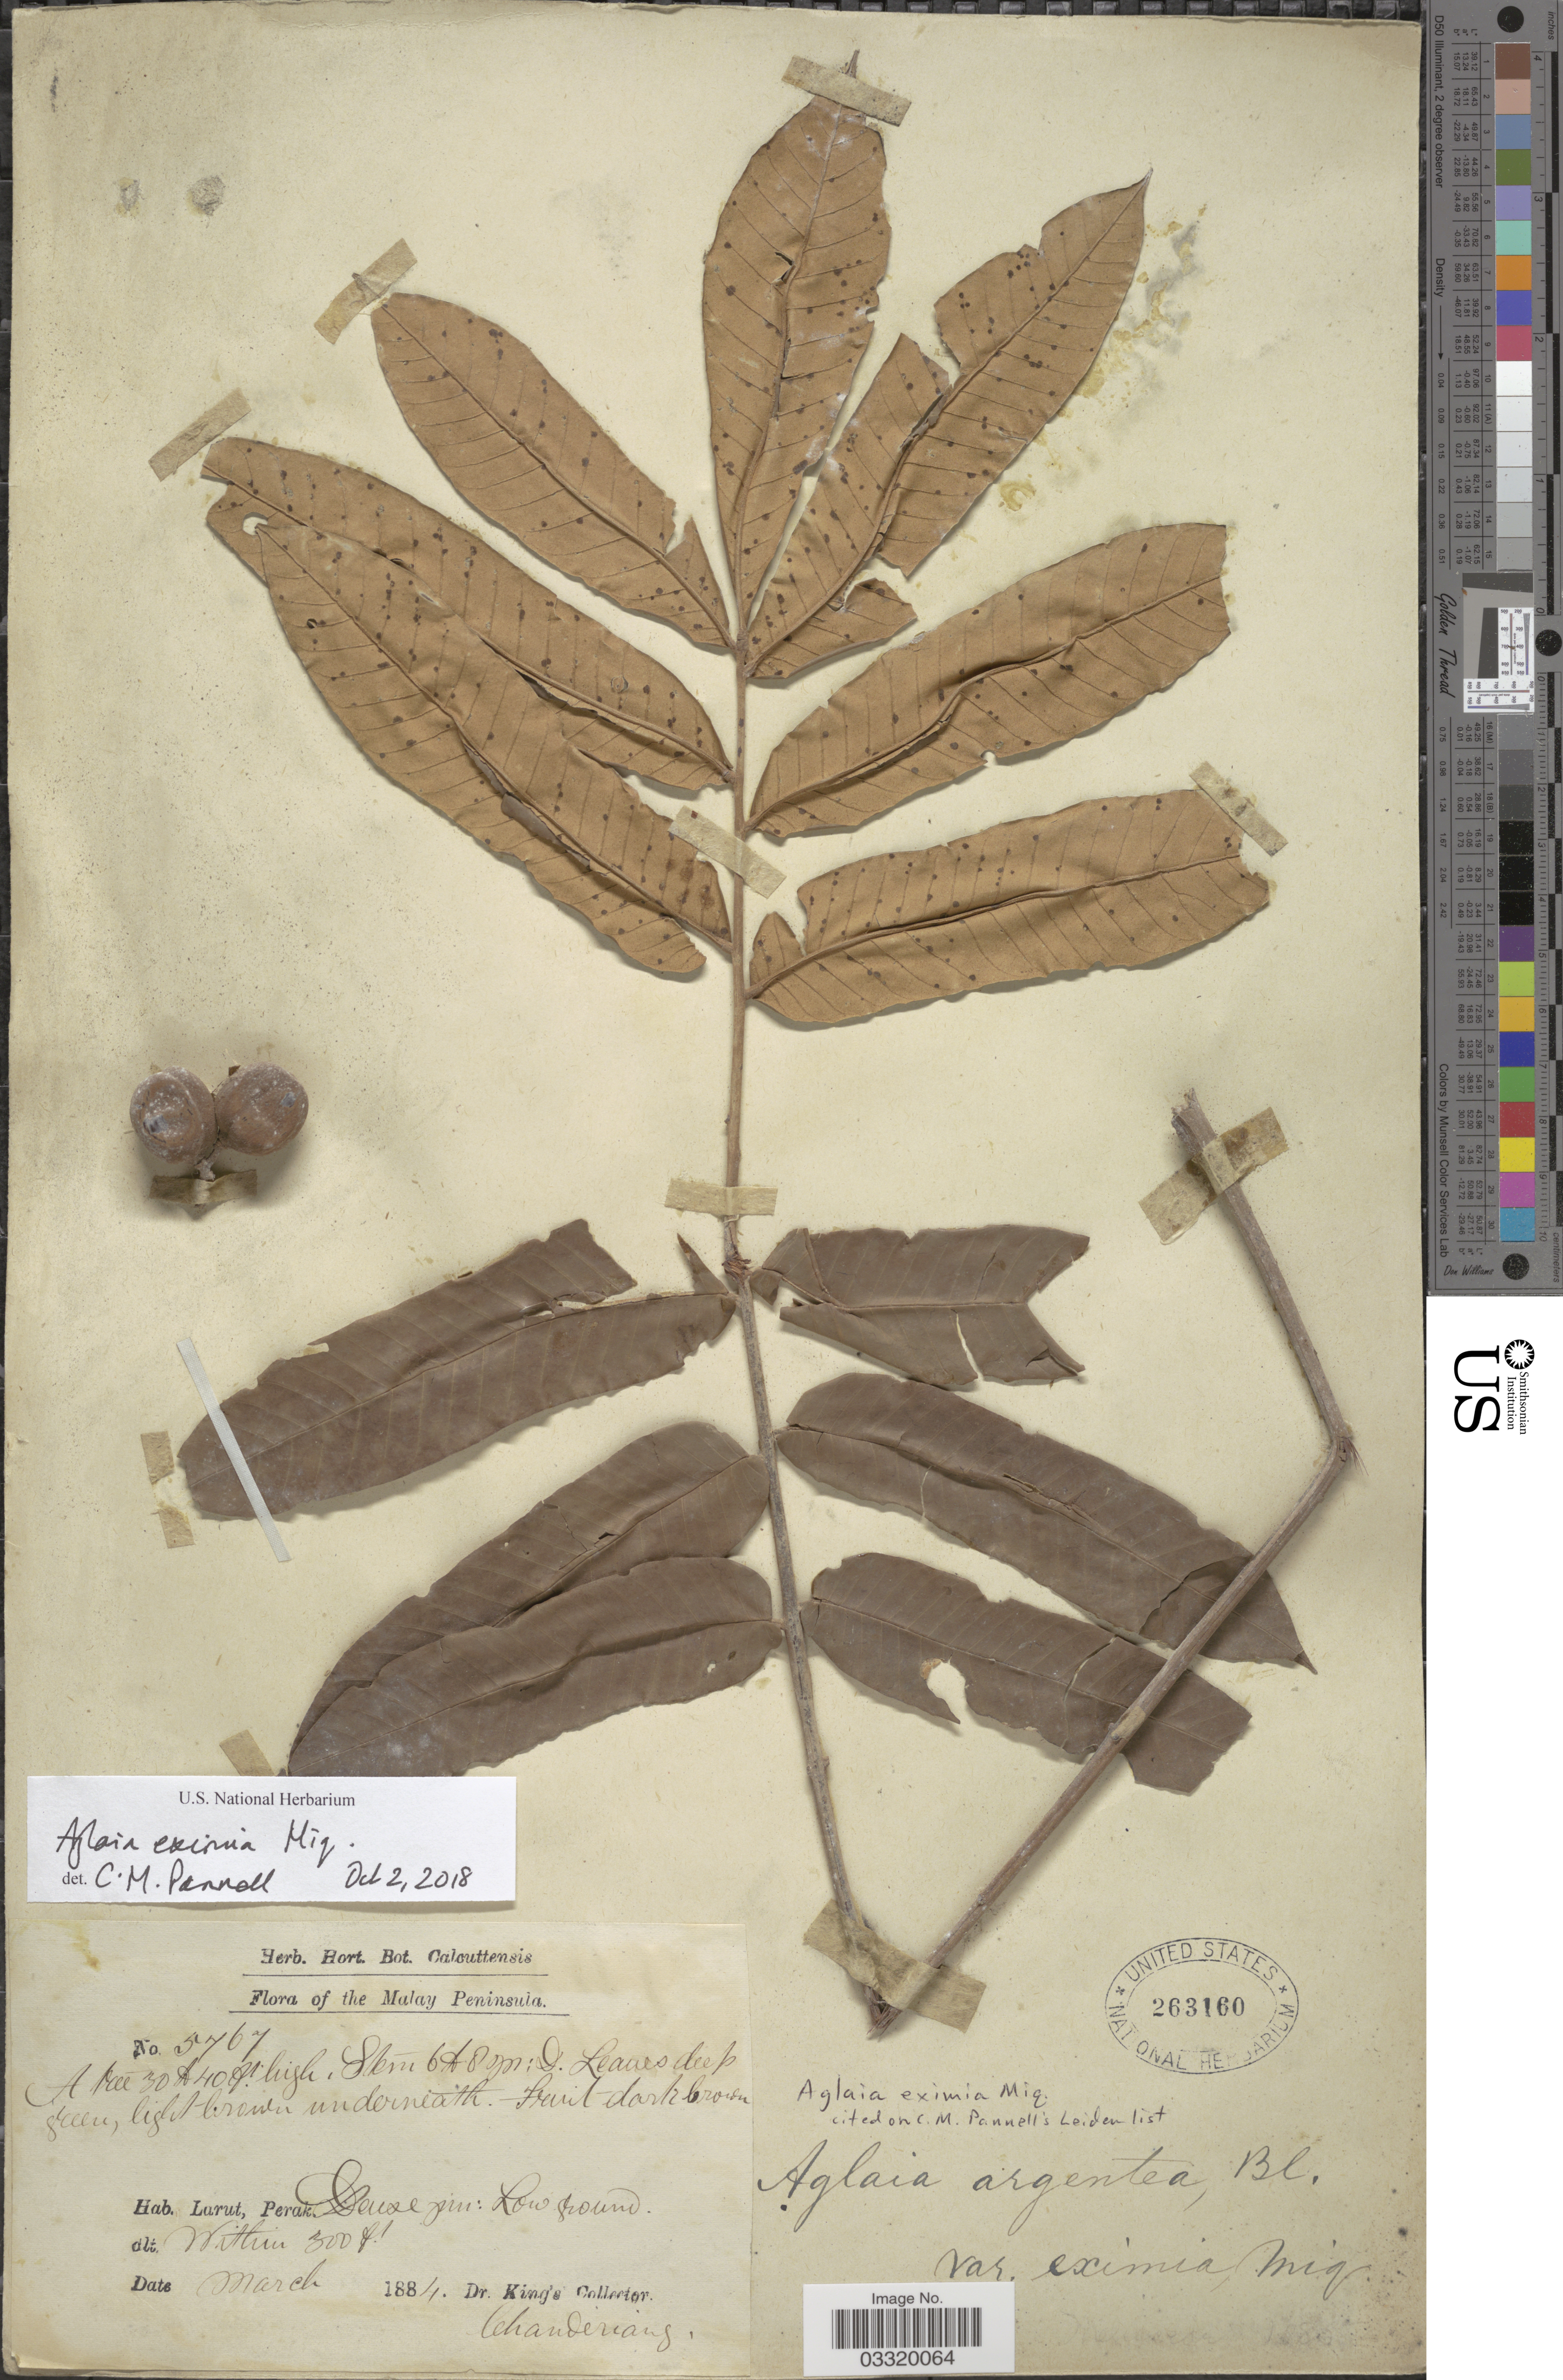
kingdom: Plantae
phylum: Tracheophyta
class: Magnoliopsida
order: Sapindales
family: Meliaceae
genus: Aglaia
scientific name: Aglaia eximia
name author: Miq.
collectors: Dr. King's collector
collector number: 5767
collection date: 1884-03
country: Malaysia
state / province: Perak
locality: Malay Peninsula. Larut, Perak.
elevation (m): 91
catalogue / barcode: US 263160